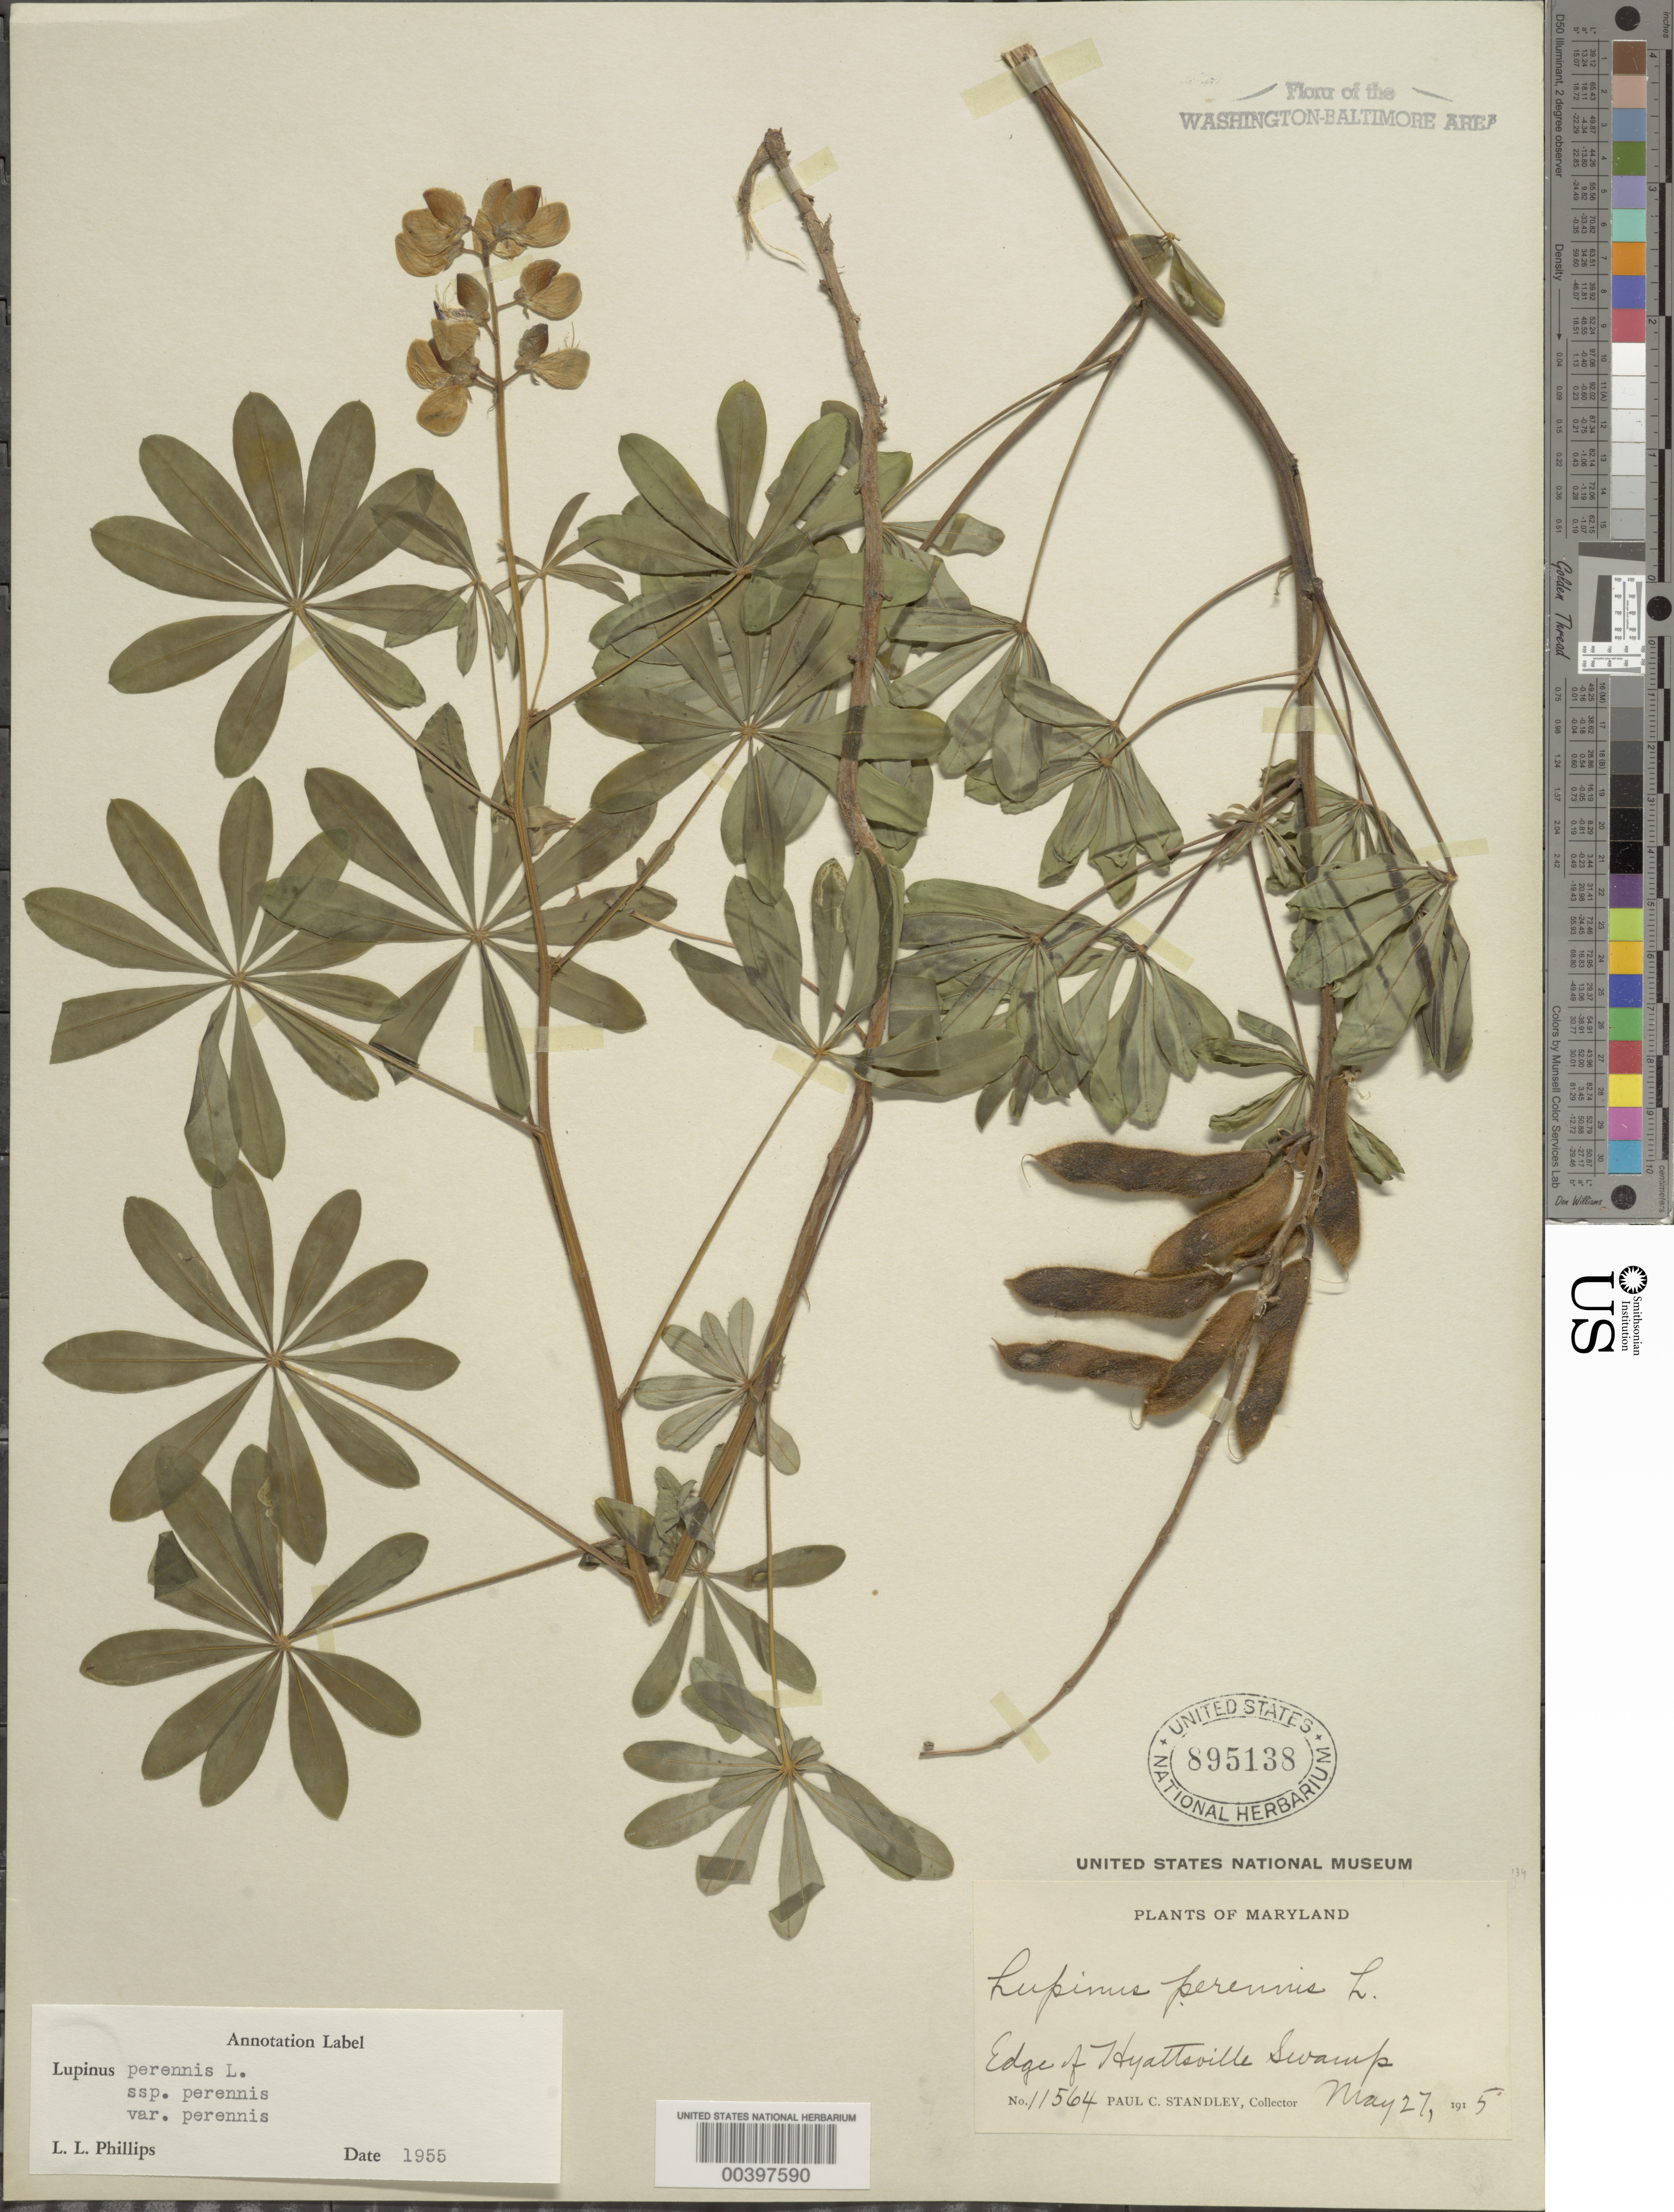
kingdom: Plantae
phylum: Tracheophyta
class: Magnoliopsida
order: Fabales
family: Fabaceae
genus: Lupinus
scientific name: Lupinus perennis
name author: L.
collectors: P. C. Standley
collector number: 11564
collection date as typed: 27 May 1915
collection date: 1915-05-27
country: United States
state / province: Maryland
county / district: Prince George's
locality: Hyattsville swamp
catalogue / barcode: US 895138